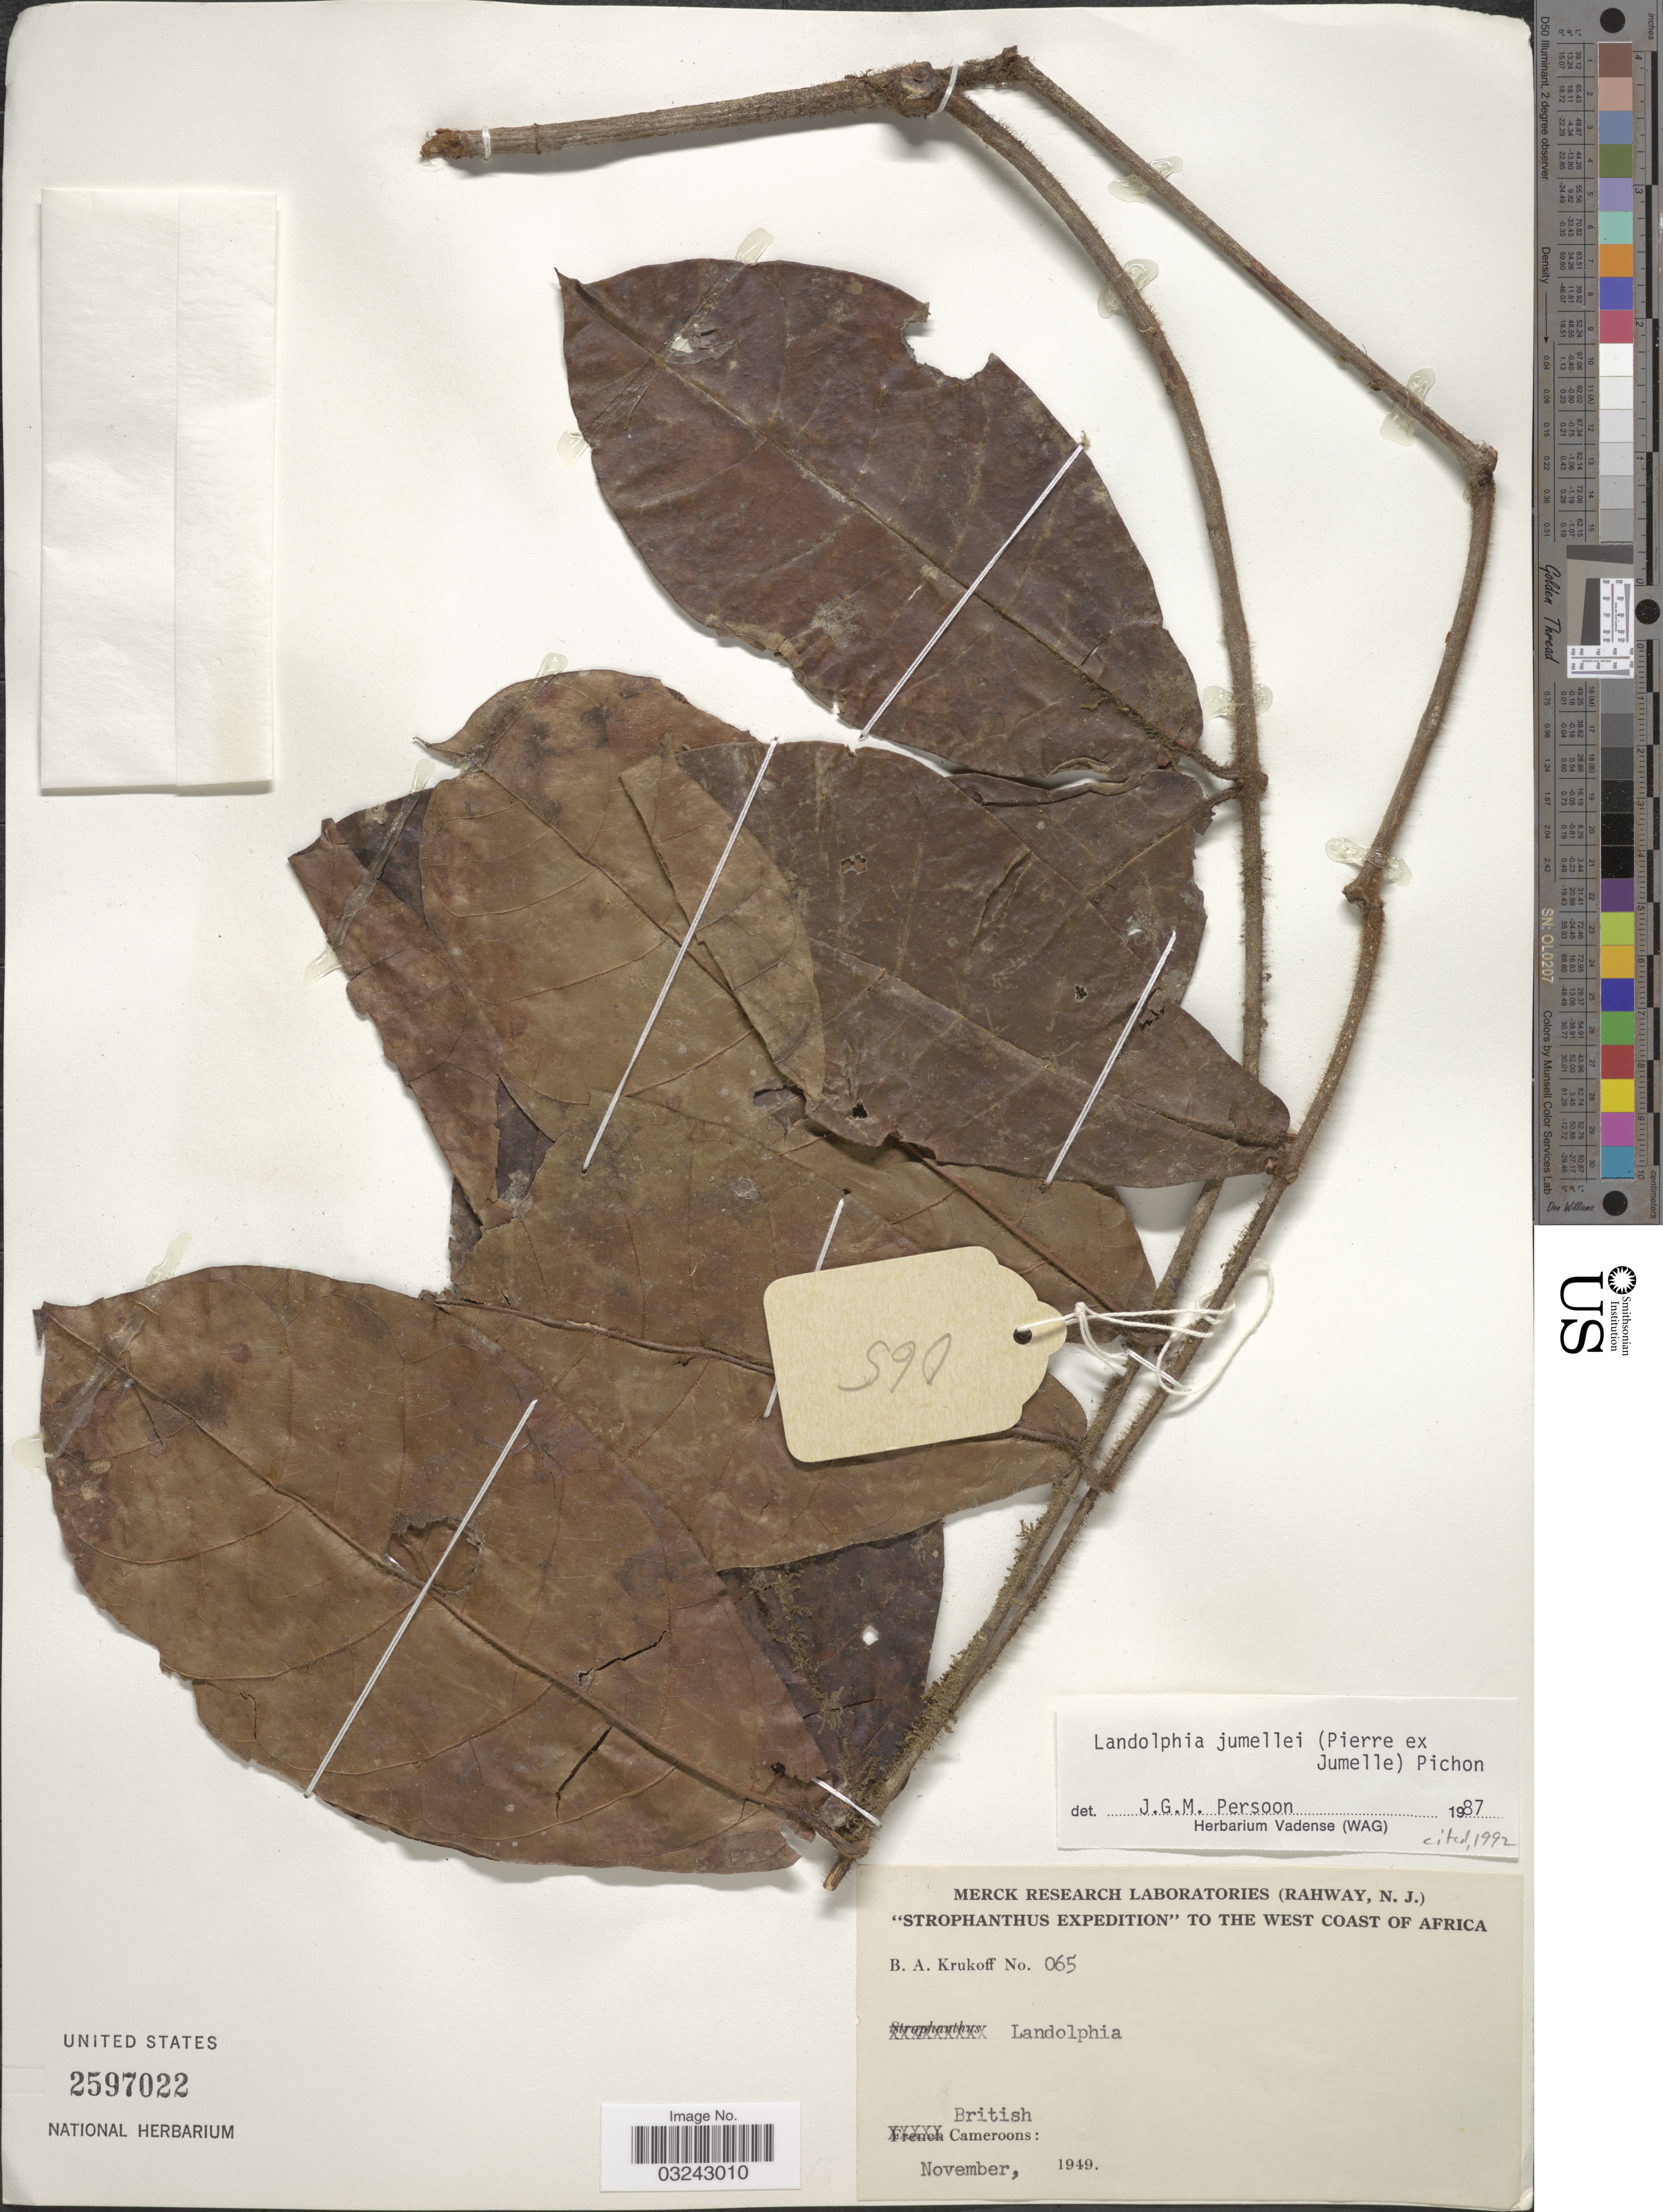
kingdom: Plantae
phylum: Tracheophyta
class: Magnoliopsida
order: Gentianales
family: Apocynaceae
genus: Landolphia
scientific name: Landolphia jumellei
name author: (Pierre ex Jum.) Pichon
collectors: B. A. Krukoff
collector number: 065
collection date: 1949-11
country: Cameroon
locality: West Coast of Africa, British Cameroons: Near Mamfe.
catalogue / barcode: US 2597022